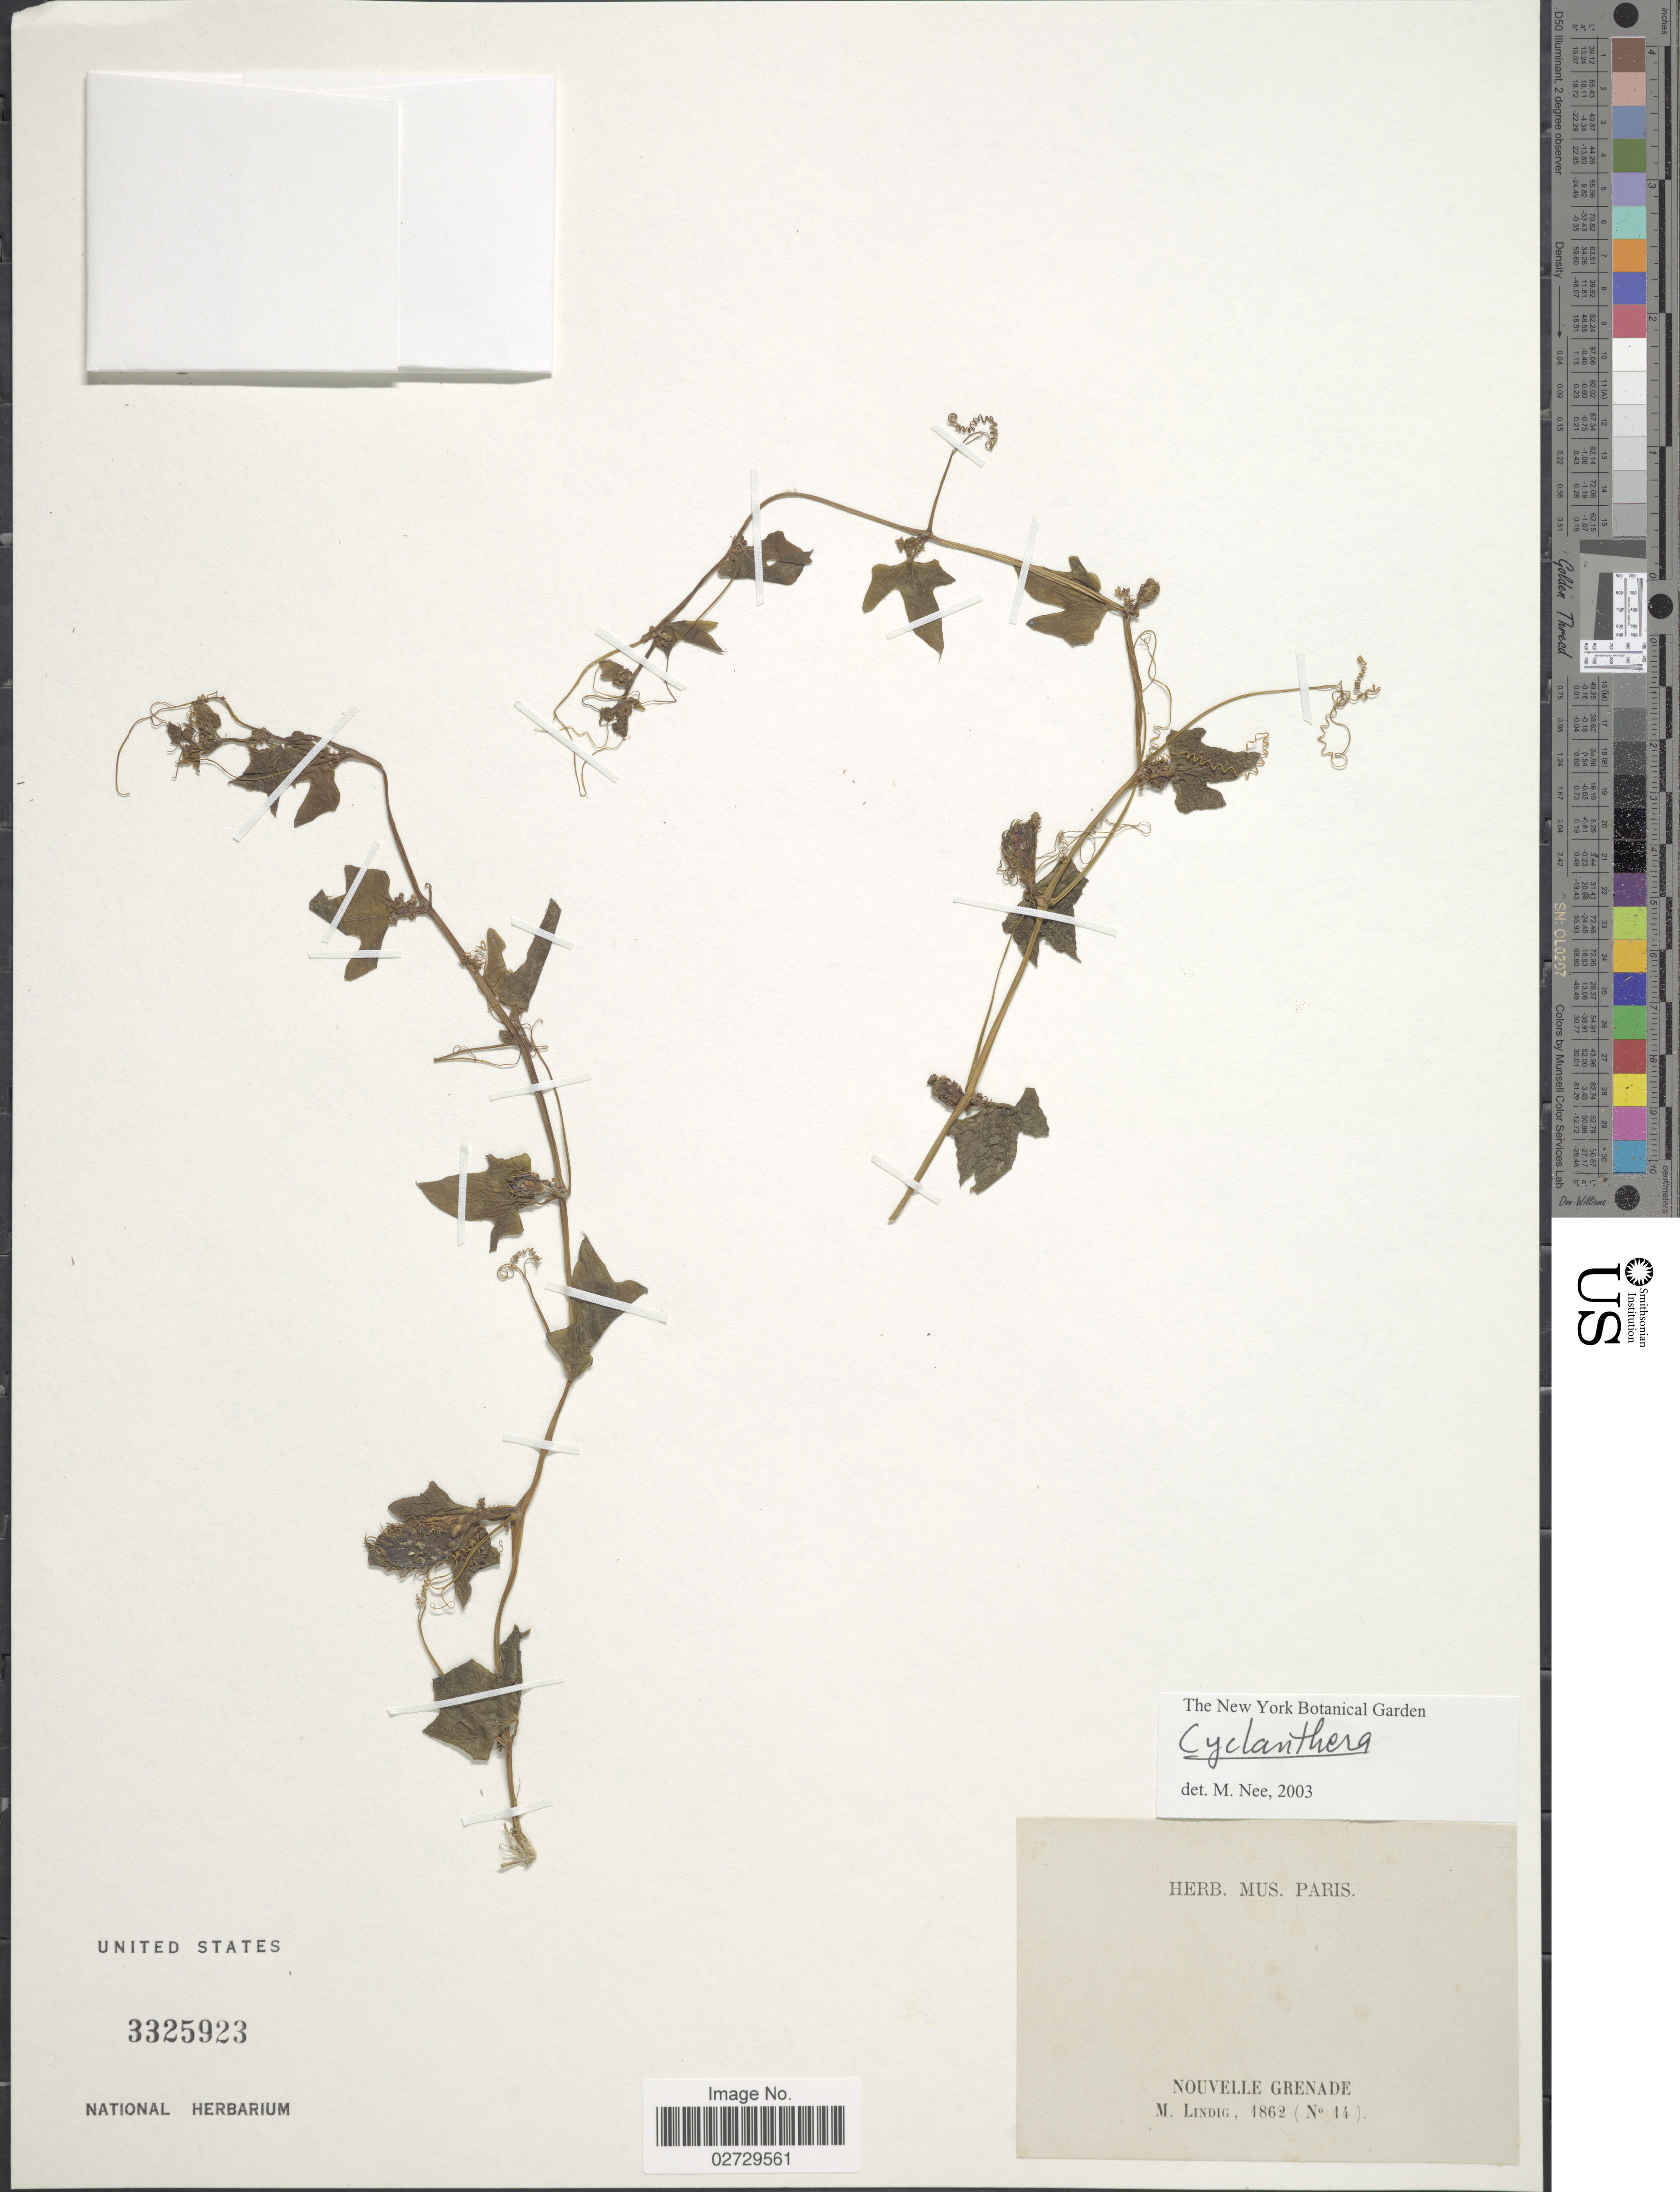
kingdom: Plantae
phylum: Tracheophyta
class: Magnoliopsida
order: Cucurbitales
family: Cucurbitaceae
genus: Cyclanthera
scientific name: Cyclanthera sp.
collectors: M. Lindig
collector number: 14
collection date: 1862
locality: Nouvelle Grenade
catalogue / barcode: US 3325923